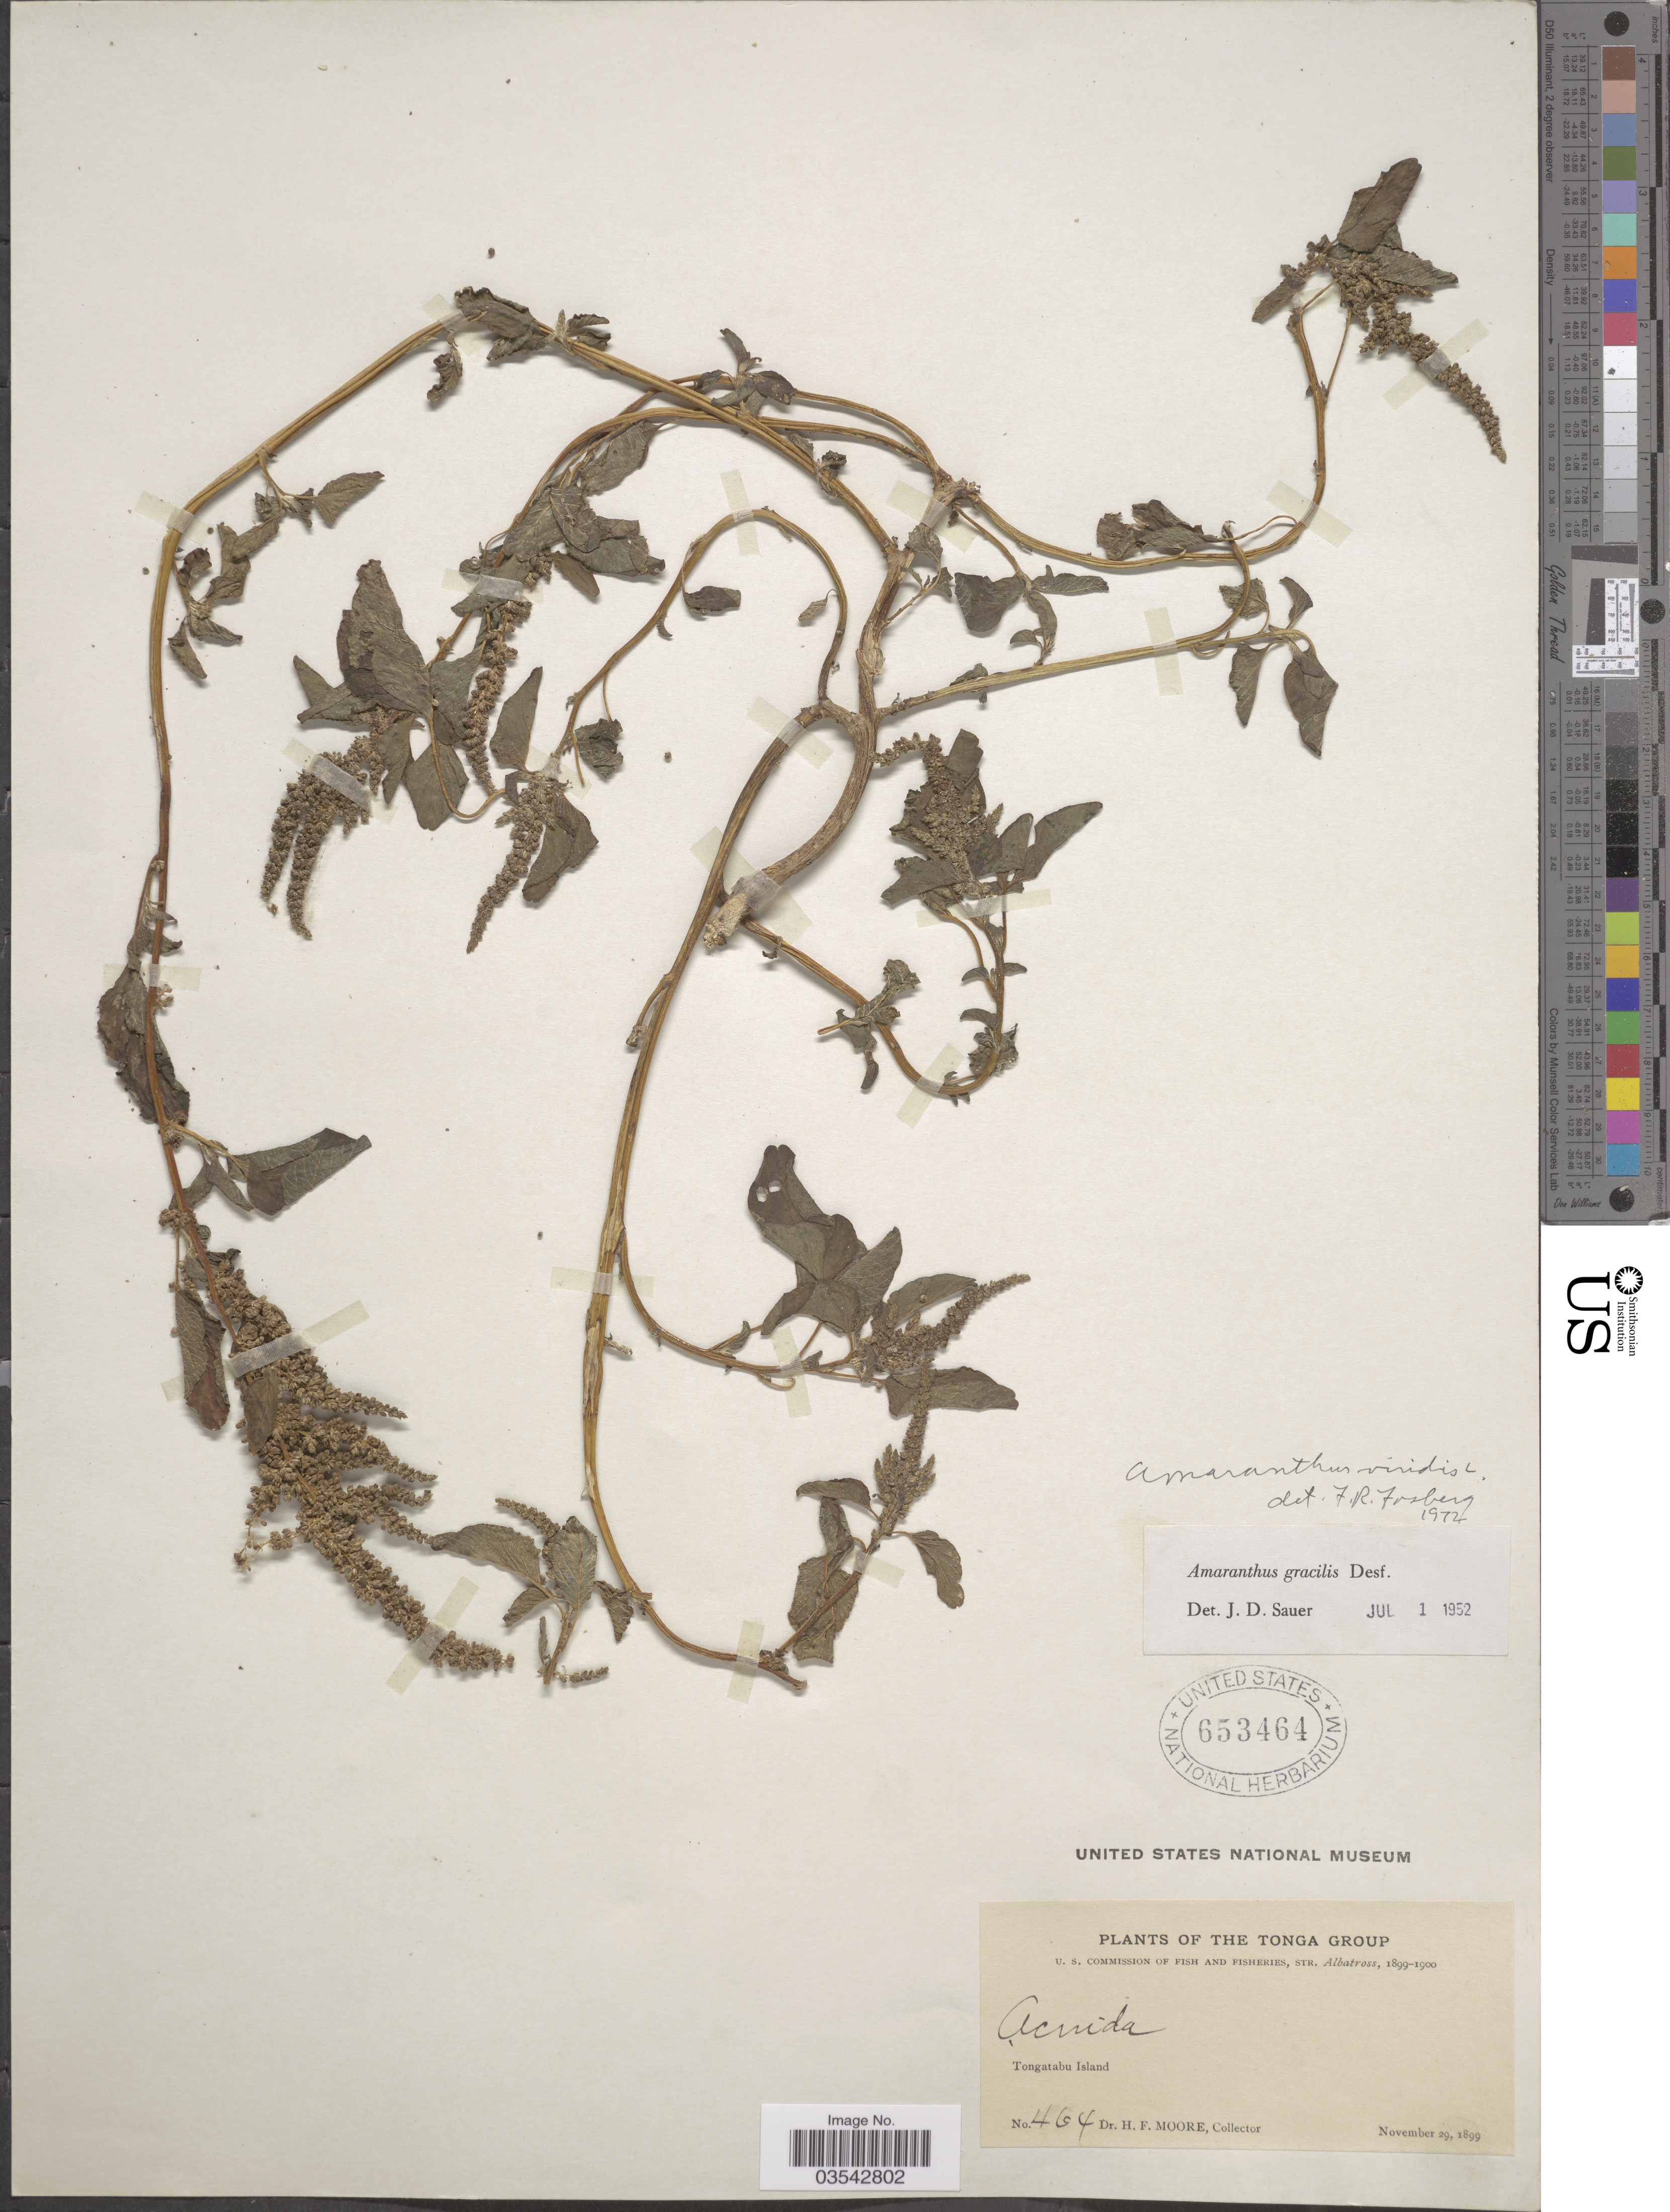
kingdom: Plantae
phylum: Tracheophyta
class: Magnoliopsida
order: Caryophyllales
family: Amaranthaceae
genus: Amaranthus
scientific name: Amaranthus viridis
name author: L.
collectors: H. F. Moore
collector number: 464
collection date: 1899-11-29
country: Tonga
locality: The Tonga Group. Tongatabu Island.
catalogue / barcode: US 653464